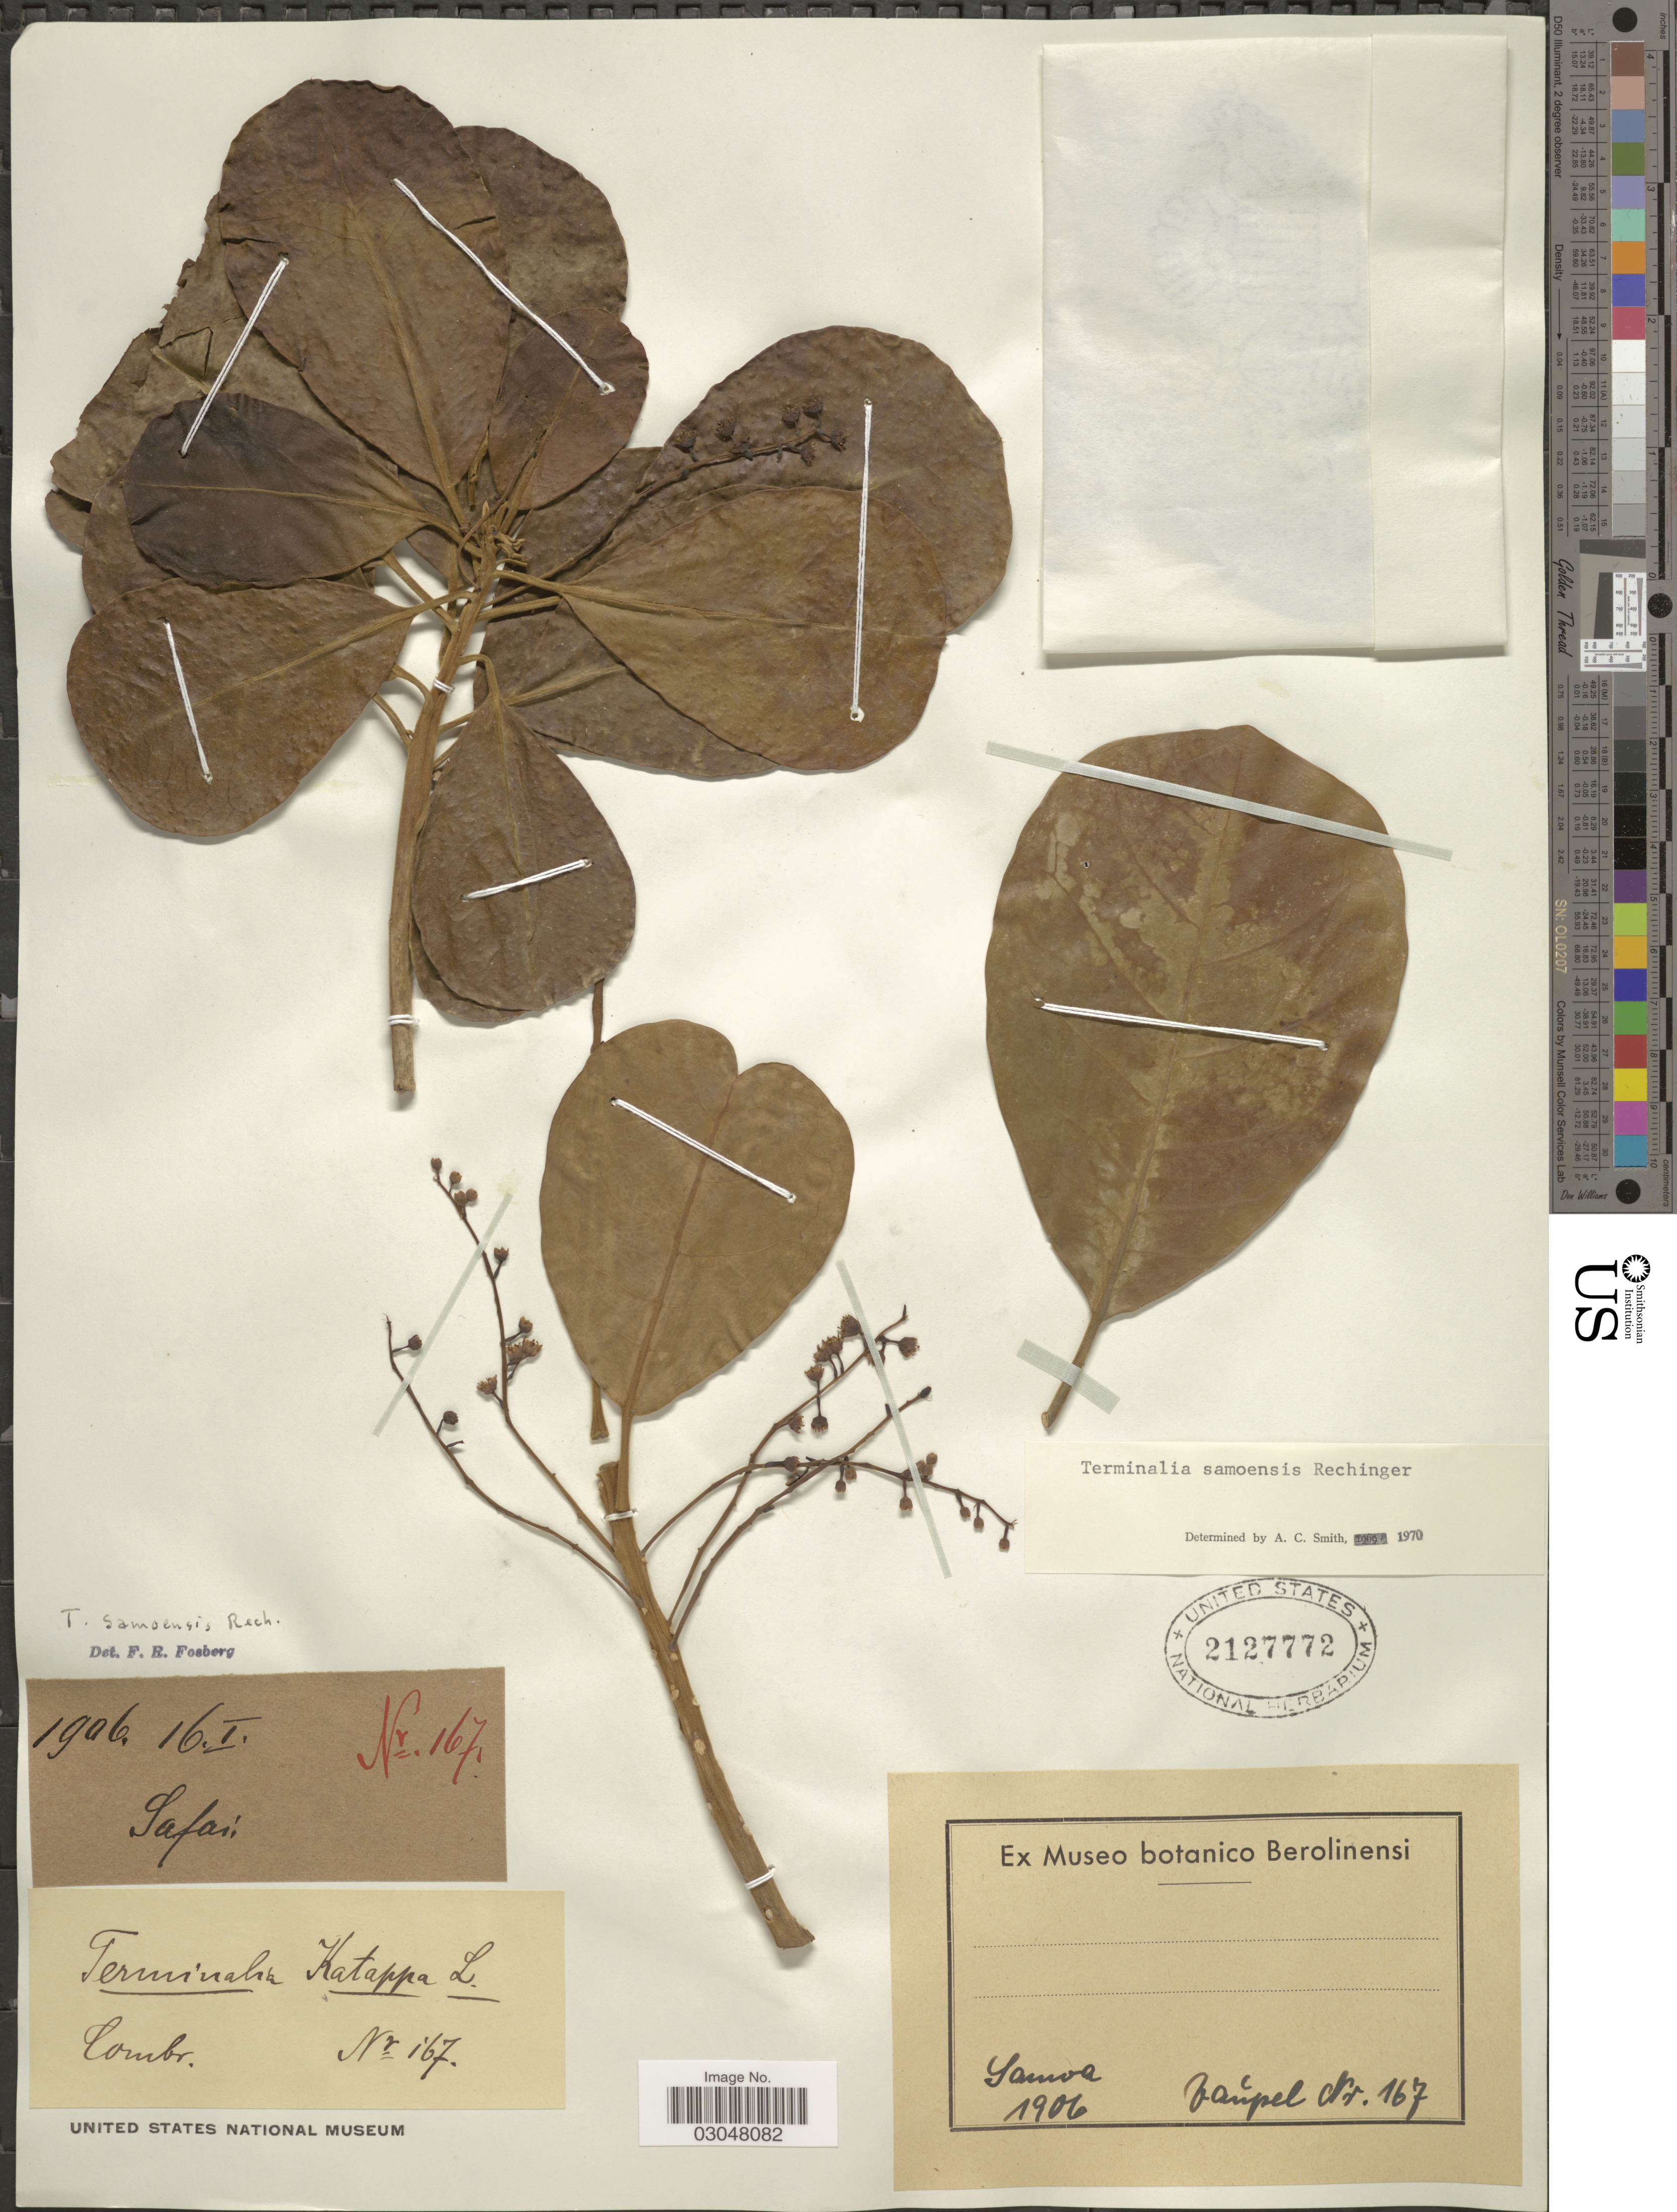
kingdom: Plantae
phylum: Tracheophyta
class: Magnoliopsida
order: Myrtales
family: Combretaceae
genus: Terminalia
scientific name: Terminalia samoensis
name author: Rech.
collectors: Vaupel, --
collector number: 167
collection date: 1906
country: Samoa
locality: Safai. Samoa.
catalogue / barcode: US 2127772